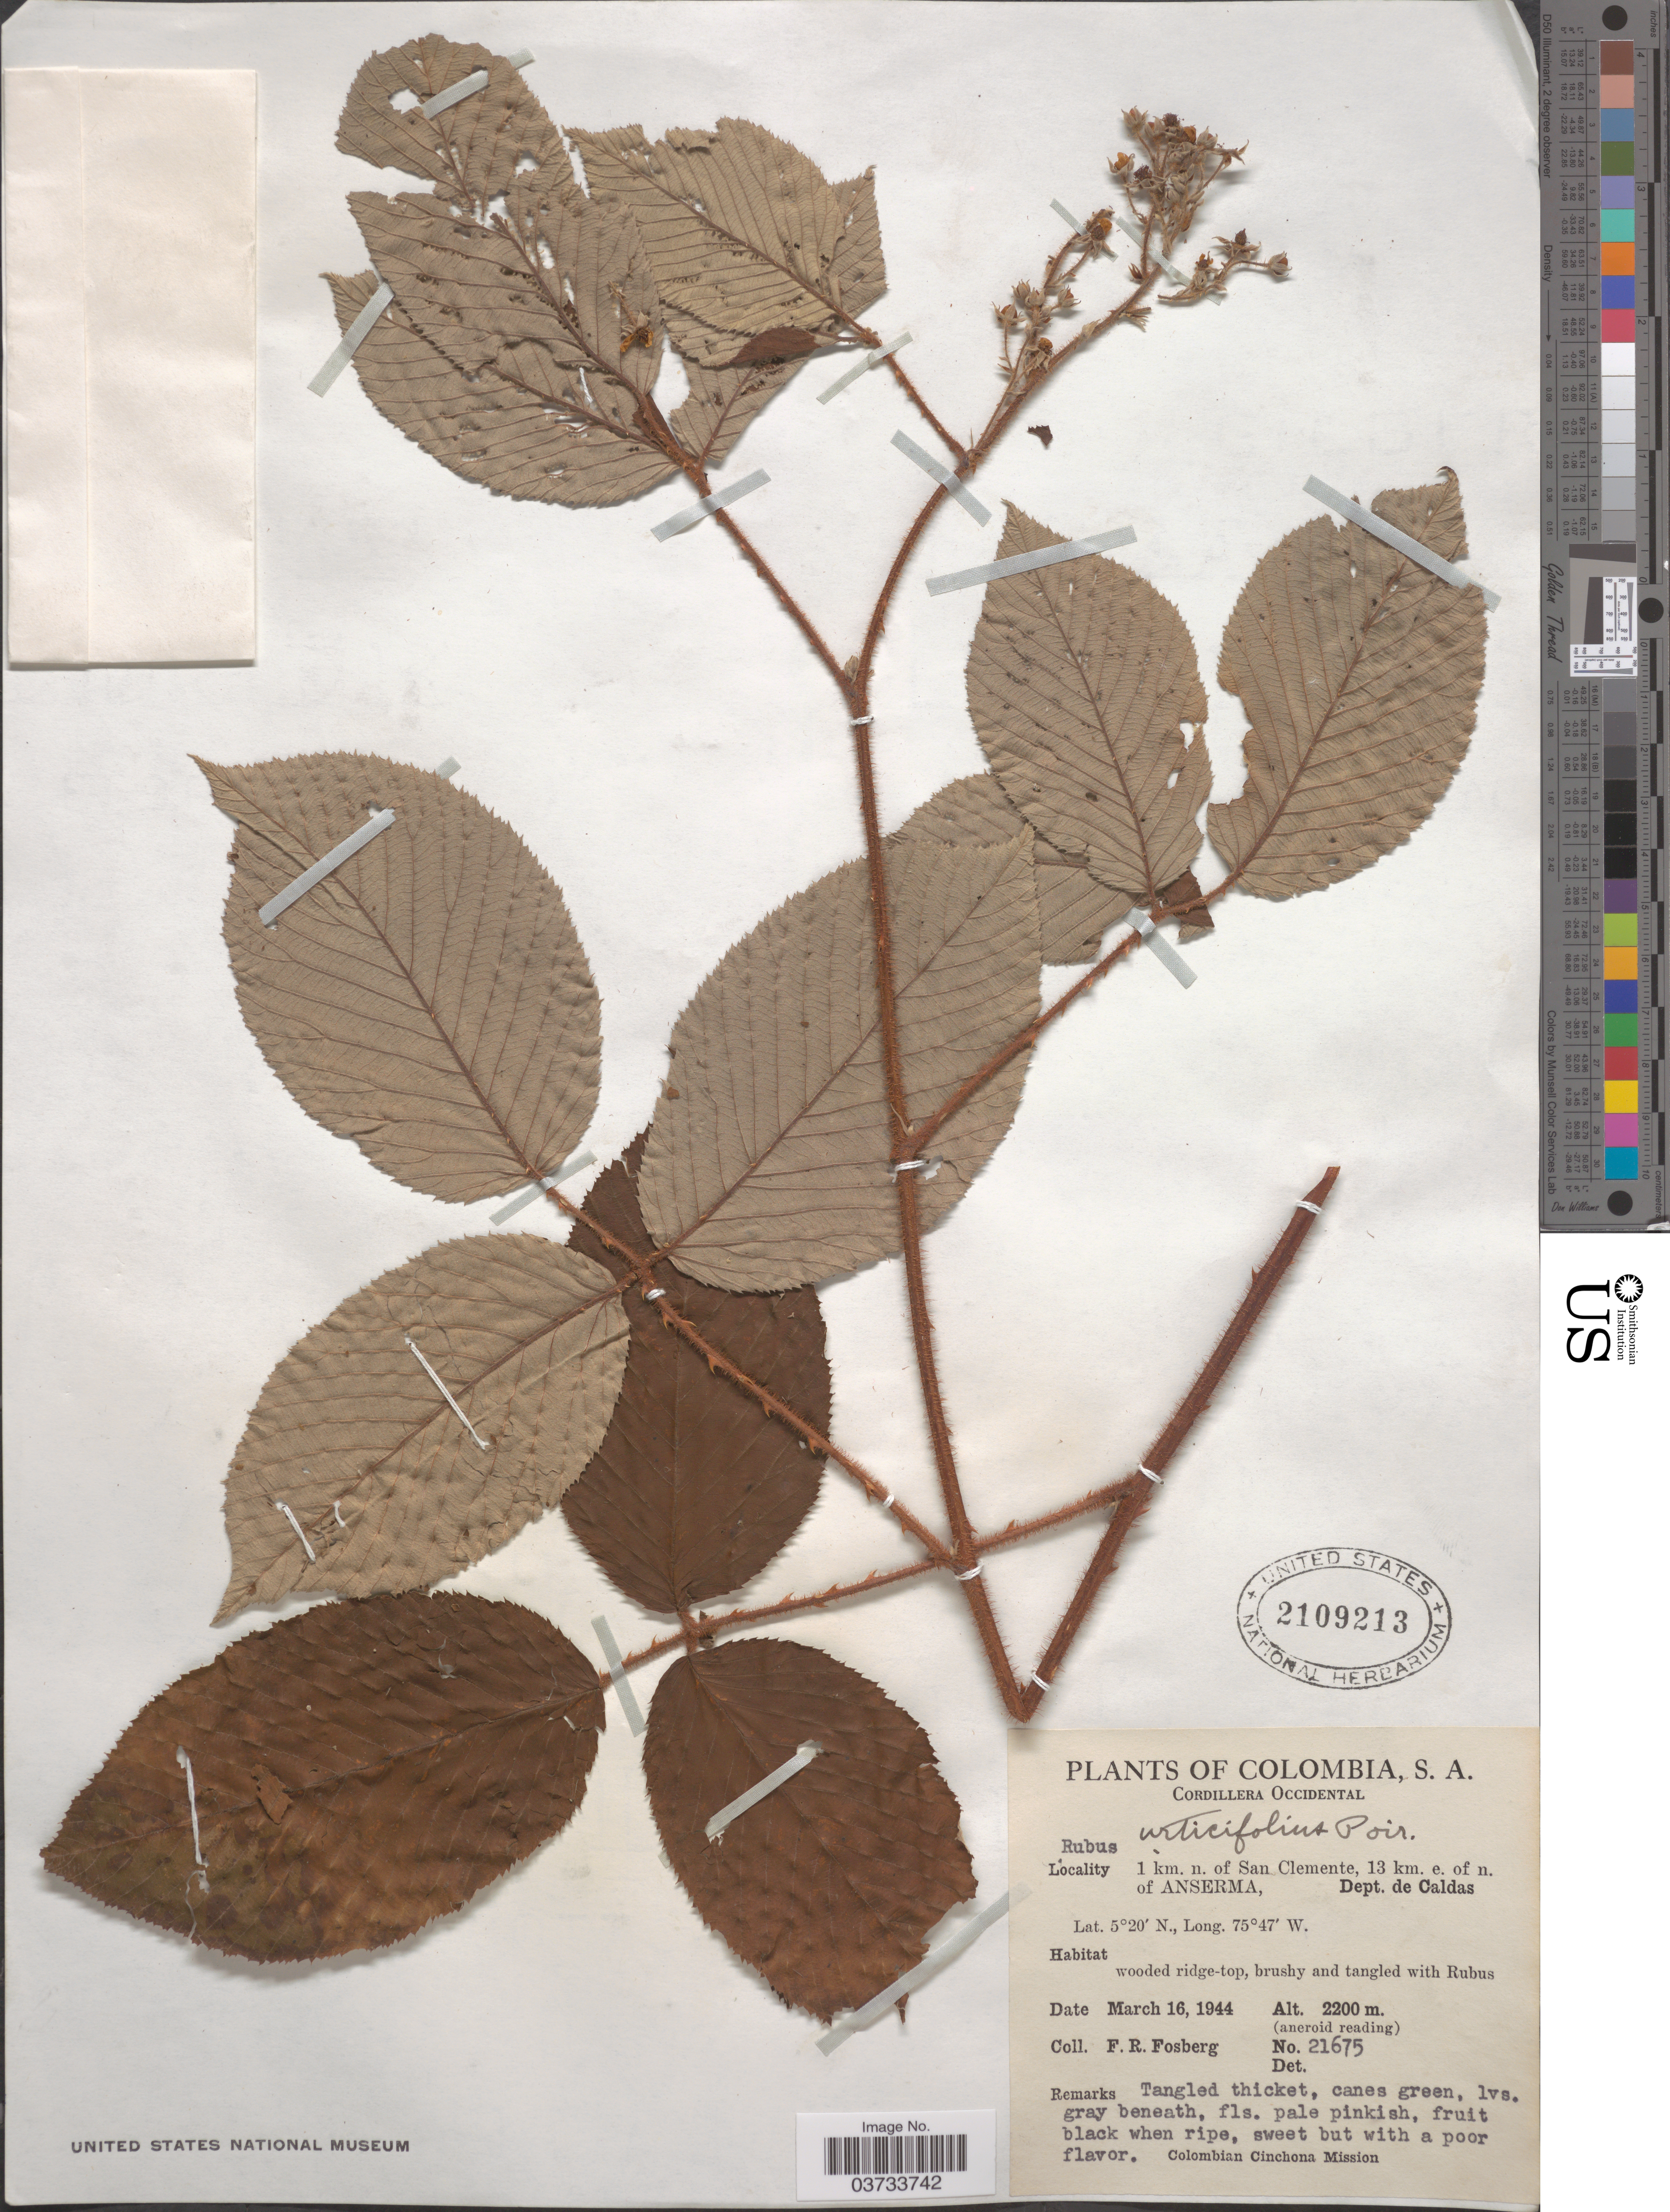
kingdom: Plantae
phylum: Tracheophyta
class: Magnoliopsida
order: Rosales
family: Rosaceae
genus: Rubus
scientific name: Rubus urticifolius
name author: Poir.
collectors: F. R. Fosberg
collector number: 21675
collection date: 1944-03-16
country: Colombia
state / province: Caldas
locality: Cordillera Occidental. 1 km. n. of San Clemente, 13 km. e. of n. of Anserma, Dept. de Caldas.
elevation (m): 2200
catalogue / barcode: US 2109213